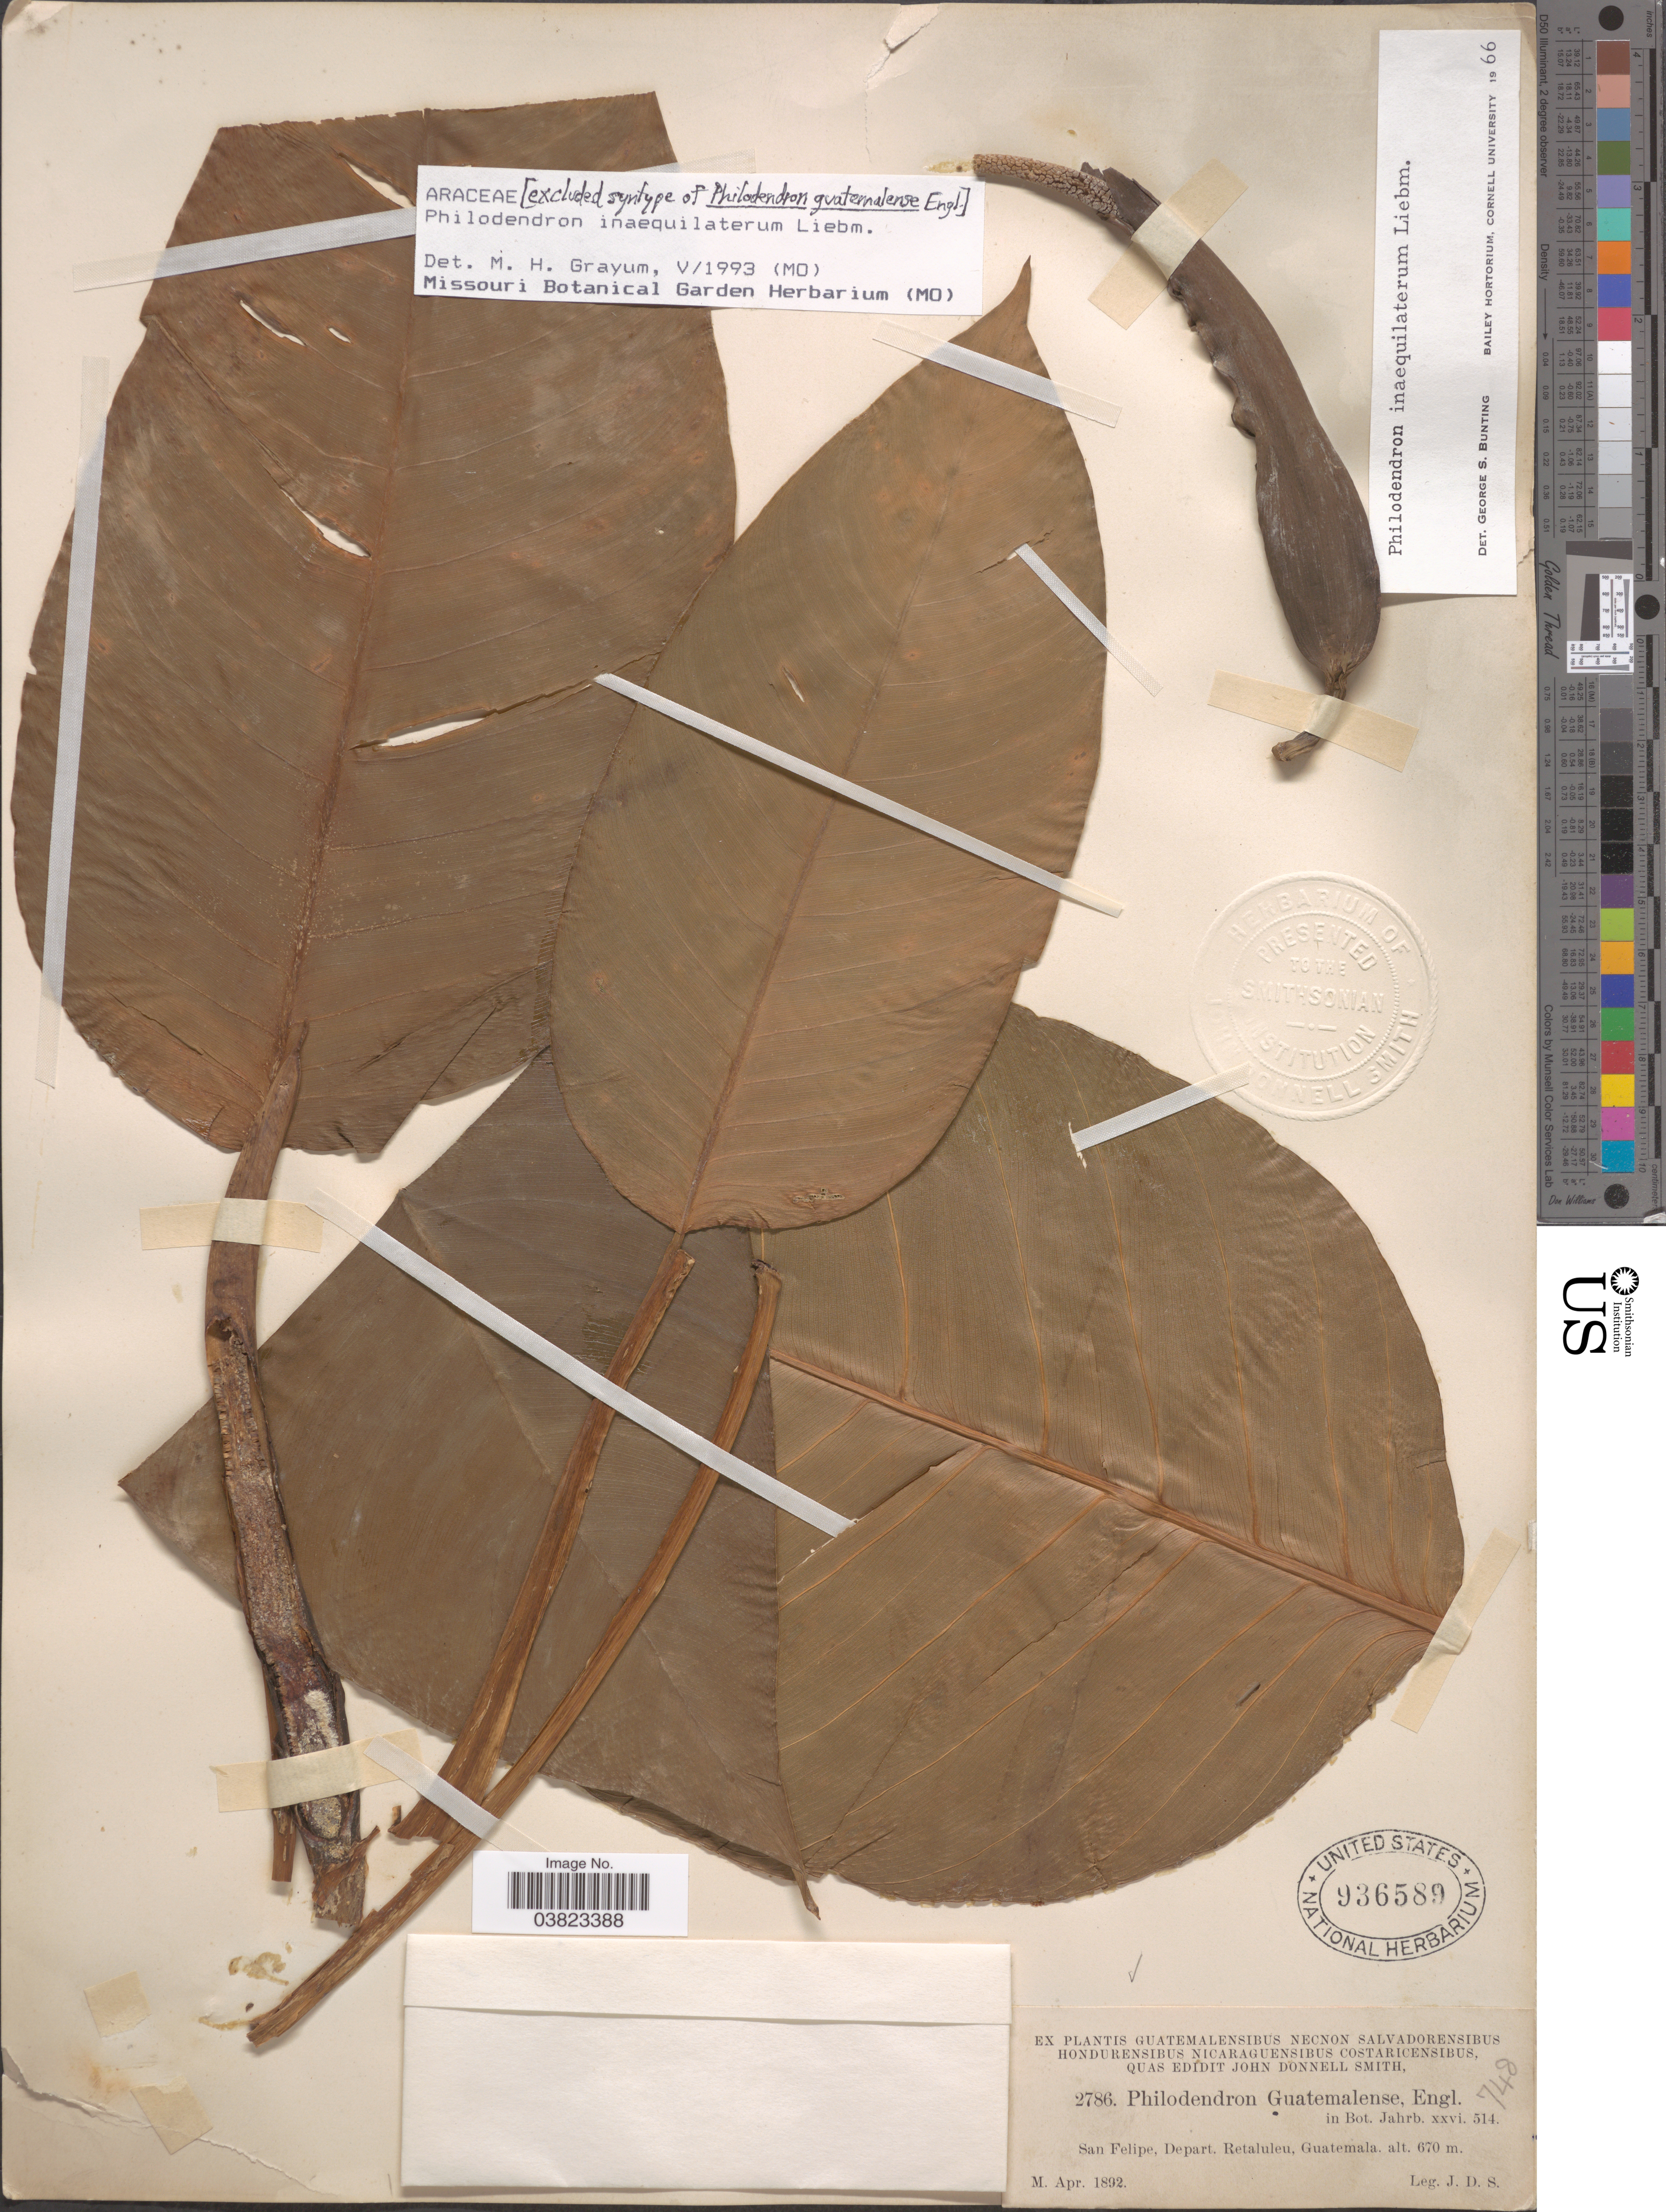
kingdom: Plantae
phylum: Tracheophyta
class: Liliopsida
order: Alismatales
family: Araceae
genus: Philodendron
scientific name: Philodendron inaequilaterum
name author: Liebm.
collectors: J. Donnell Smith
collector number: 2786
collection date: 1892-04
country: Guatemala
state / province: Retalhuleu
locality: San Felipe, Depart. Retaluleu.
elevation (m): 670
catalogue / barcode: US 936589